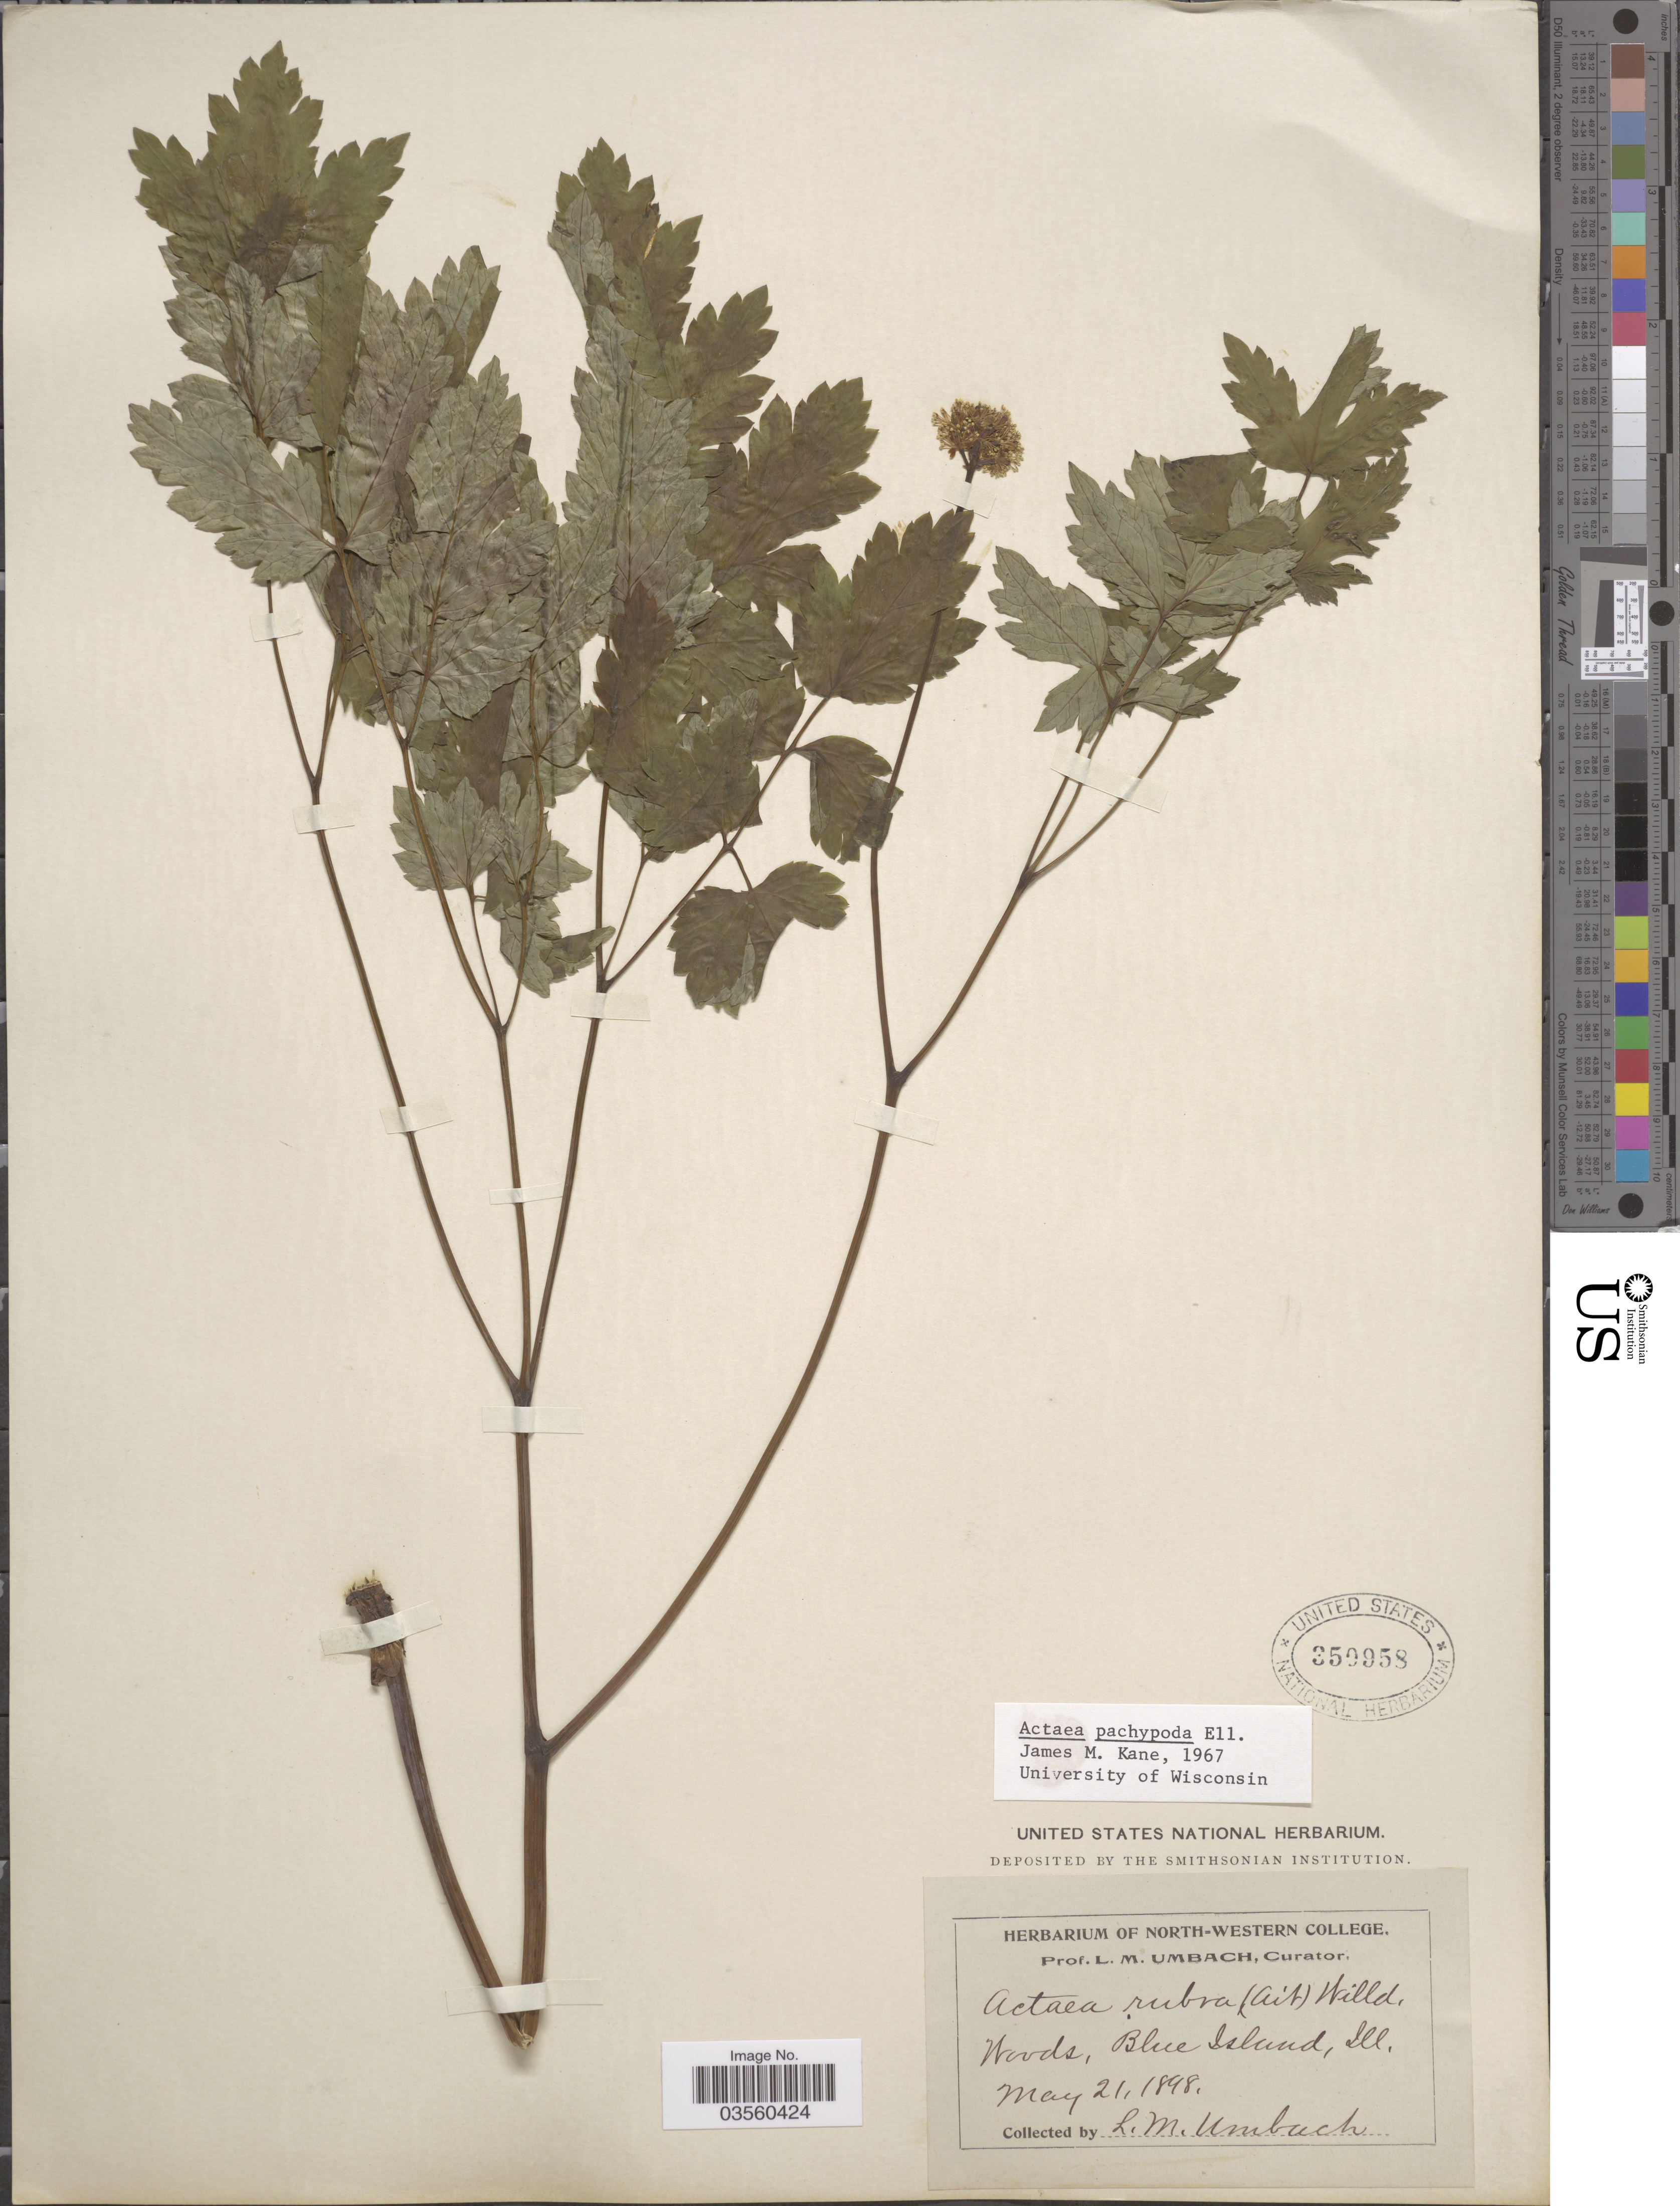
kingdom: Plantae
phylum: Tracheophyta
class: Magnoliopsida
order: Ranunculales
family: Ranunculaceae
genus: Actaea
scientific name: Actaea pachypoda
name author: Elliott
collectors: L. M. Umbach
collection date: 1898-05-21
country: United States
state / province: Illinois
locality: Blue Island.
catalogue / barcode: US 350958